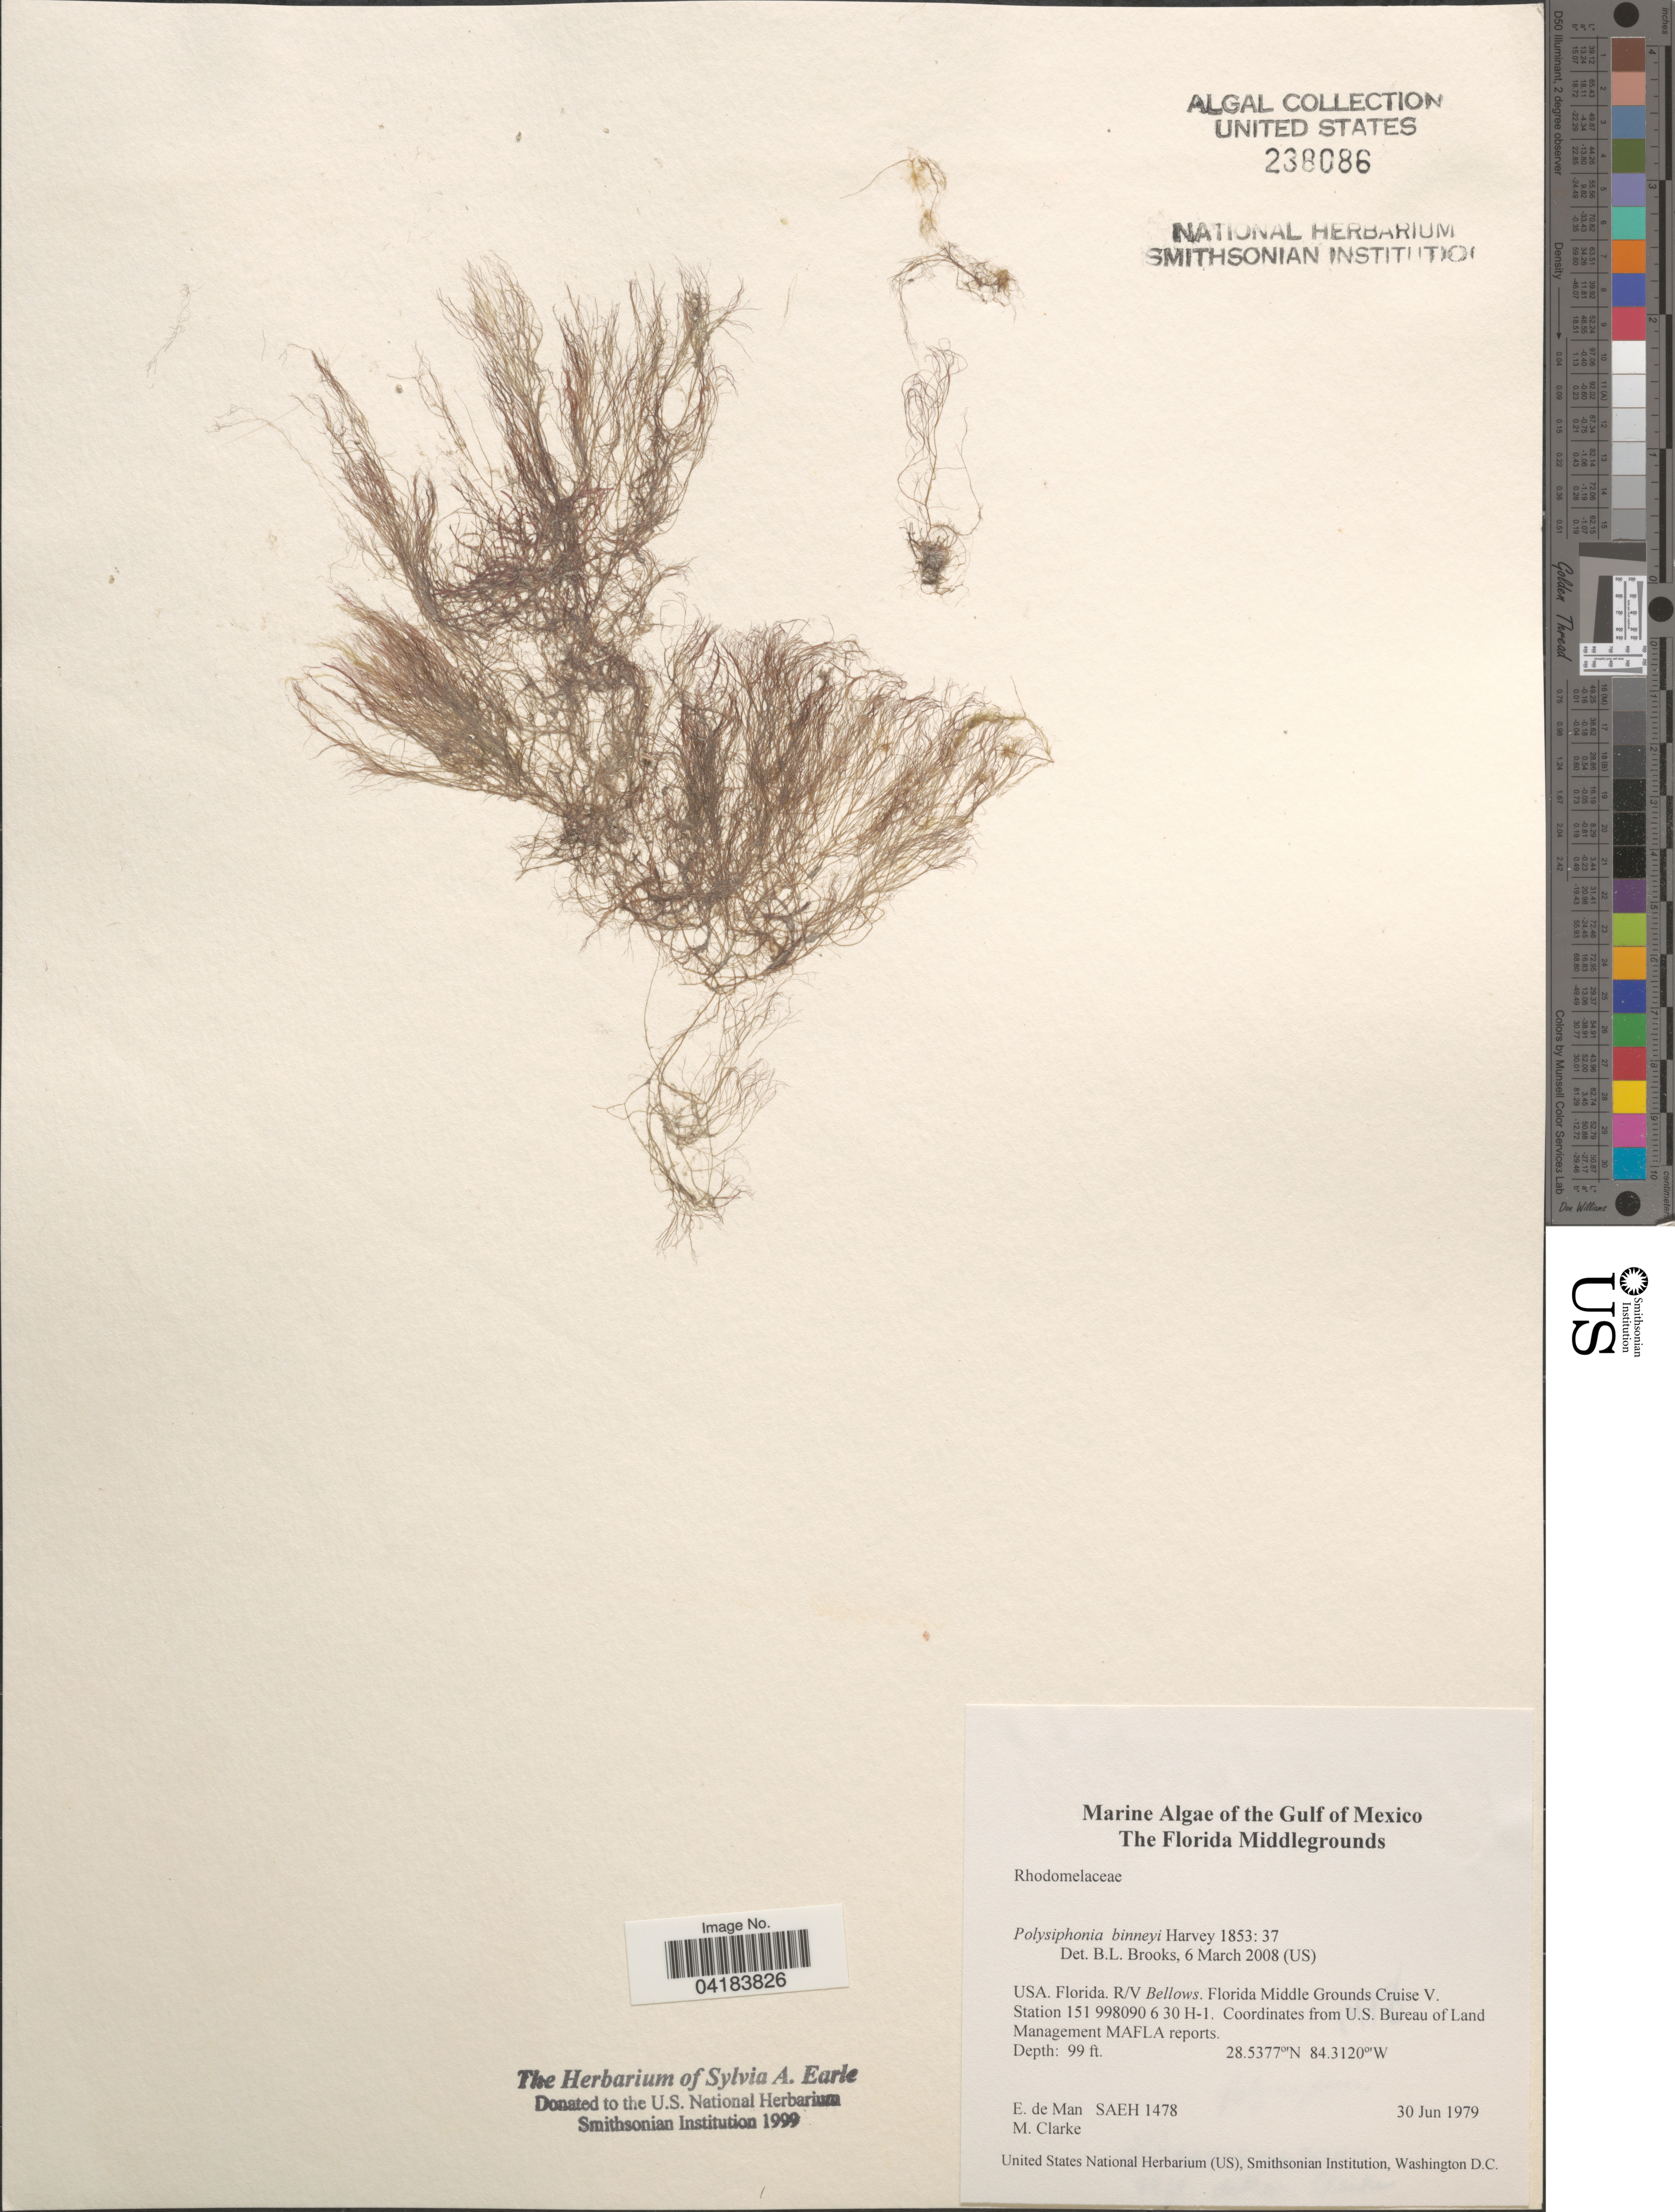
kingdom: Plantae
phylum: Rhodophyta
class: Florideophyceae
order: Ceramiales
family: Rhodomelaceae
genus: Polysiphonia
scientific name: Polysiphonia binneyi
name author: Harv.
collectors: E. de Man & M. Clarke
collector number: SAEH1478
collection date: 1979-06-30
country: United States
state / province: Florida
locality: Gulf of Mexico. R/V Bellows. Florida Middle Grounds Cruise V. Station 151 998090 6 30 H-1.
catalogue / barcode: US 238086